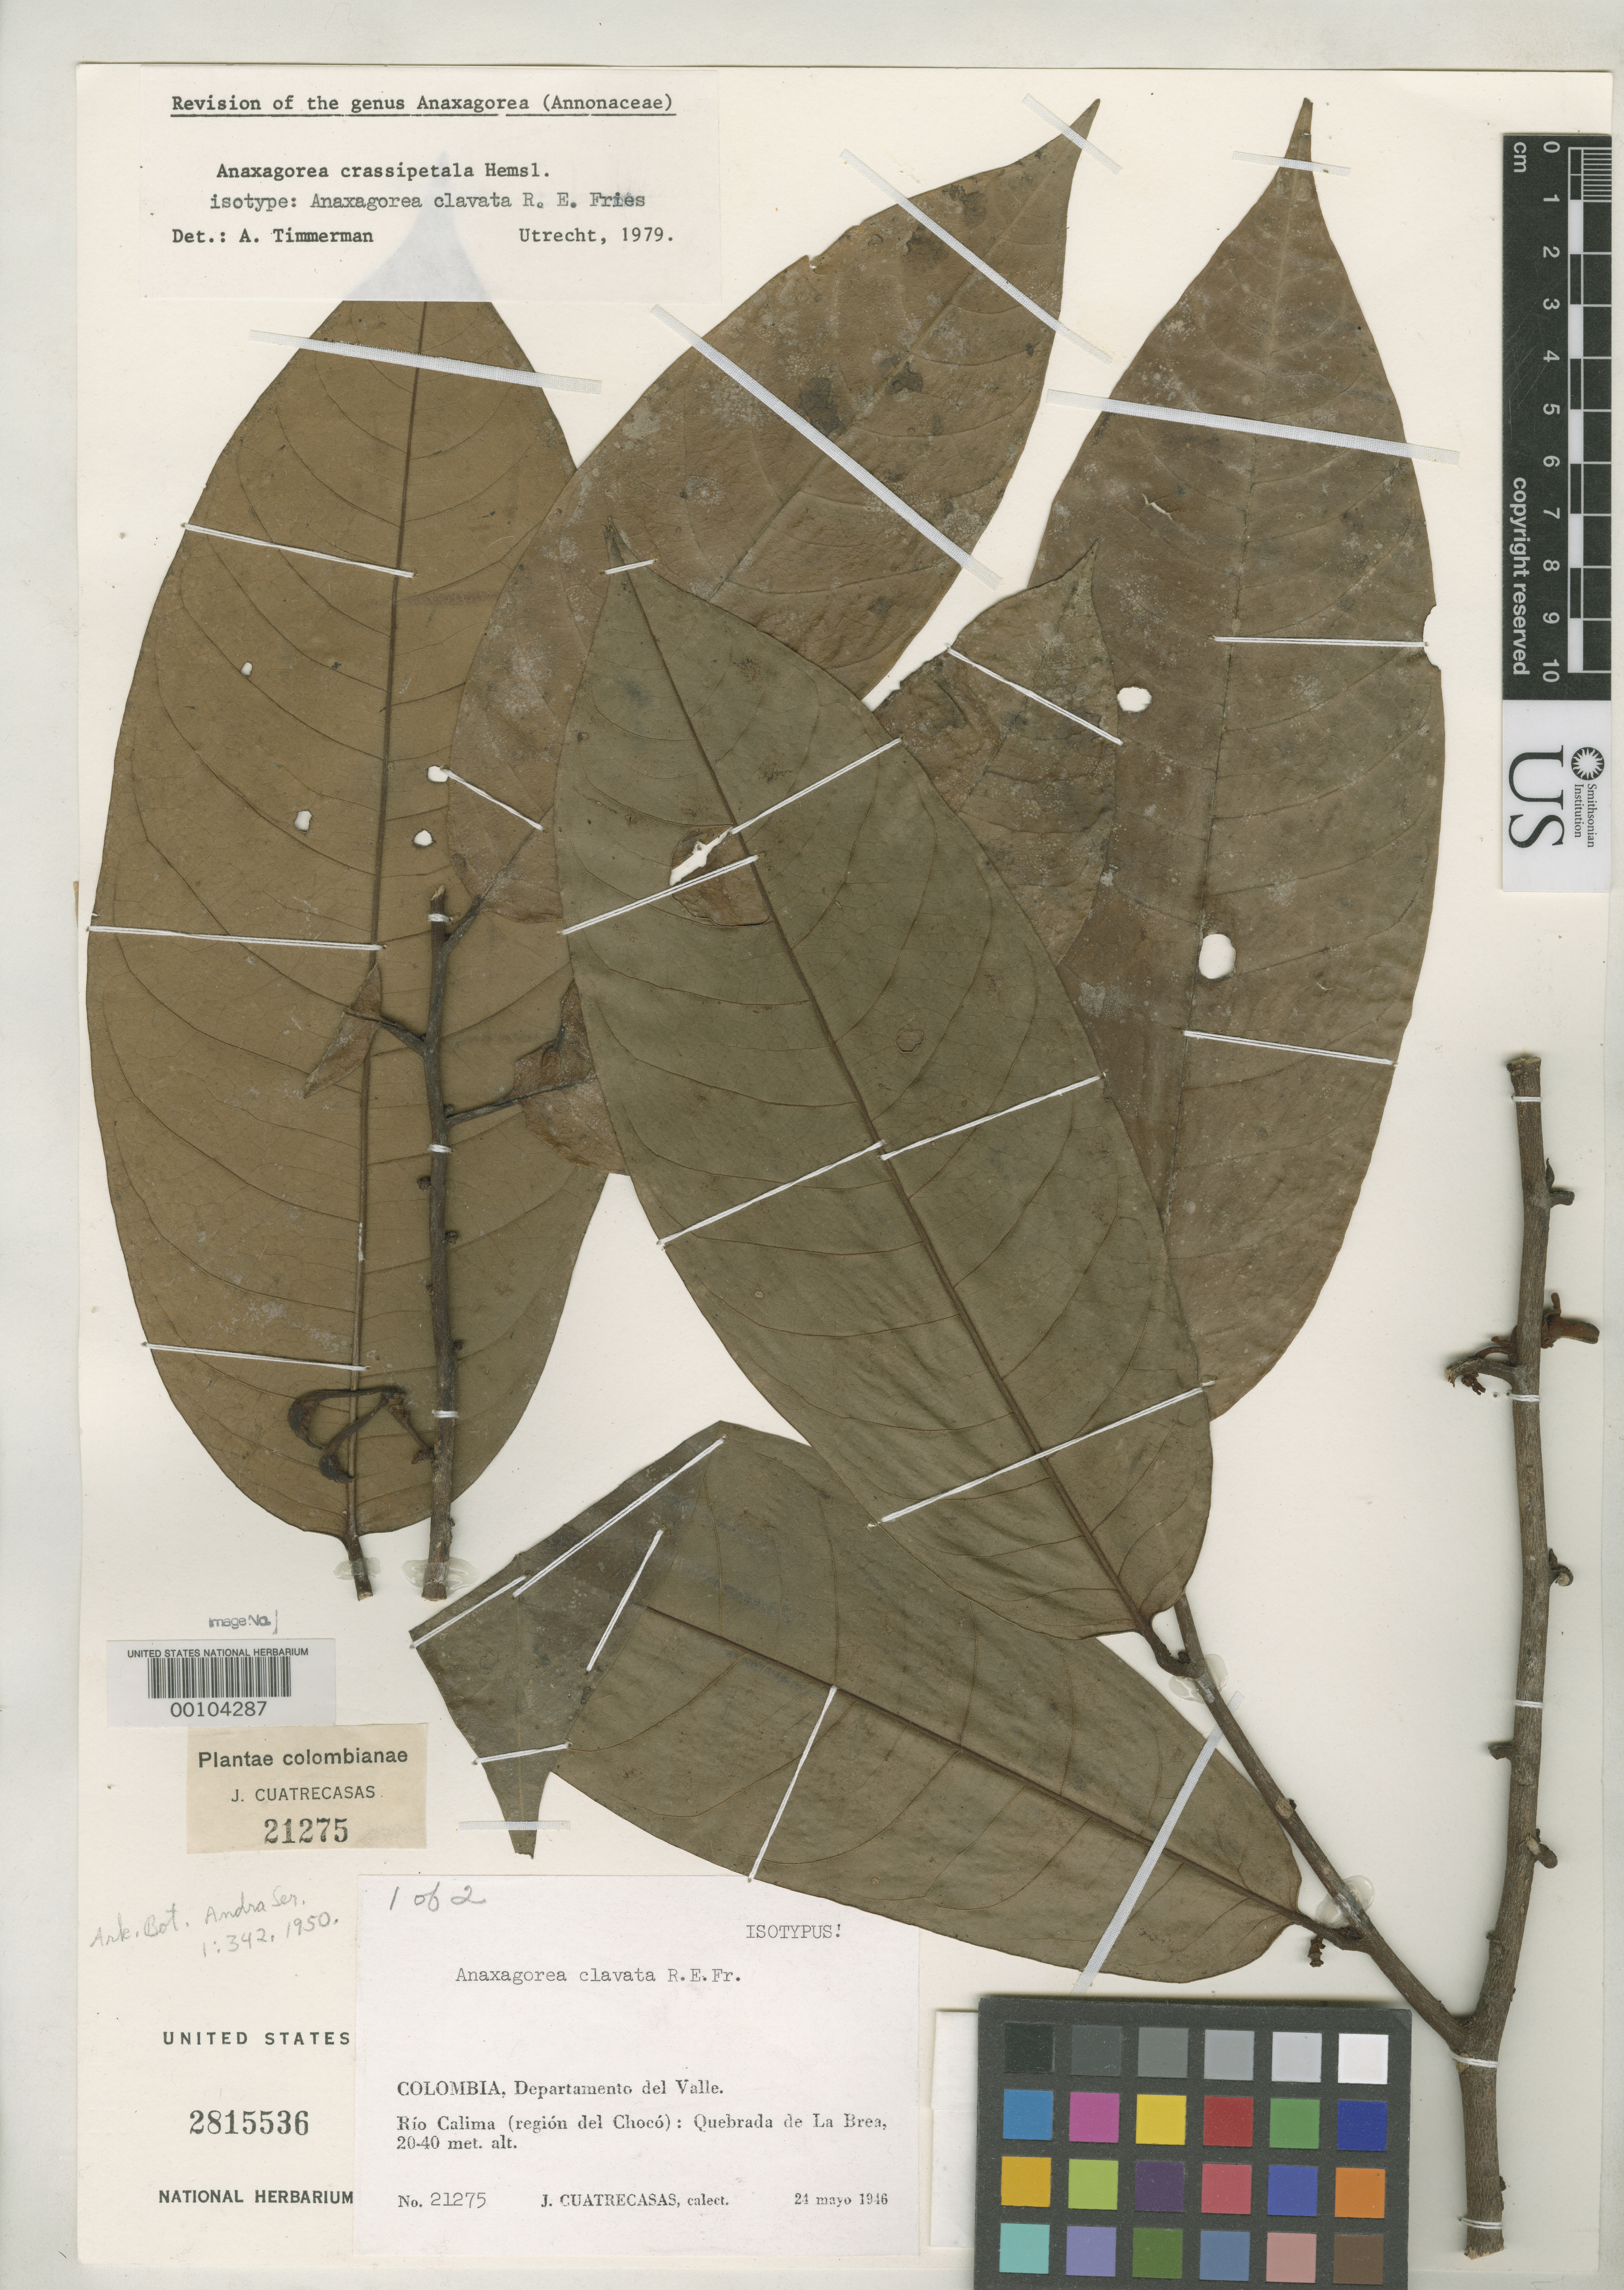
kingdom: Plantae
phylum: Tracheophyta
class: Magnoliopsida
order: Magnoliales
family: Annonaceae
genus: Anaxagorea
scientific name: Anaxagorea clavata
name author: R.E. Fr.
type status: Isotype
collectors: J. Cuatrecasas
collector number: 21275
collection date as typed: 24 May 1946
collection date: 1946-05-24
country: Colombia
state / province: Valle del Cauca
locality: Rio Colima, between La Esperanza and Bellavista.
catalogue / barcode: US 2815536